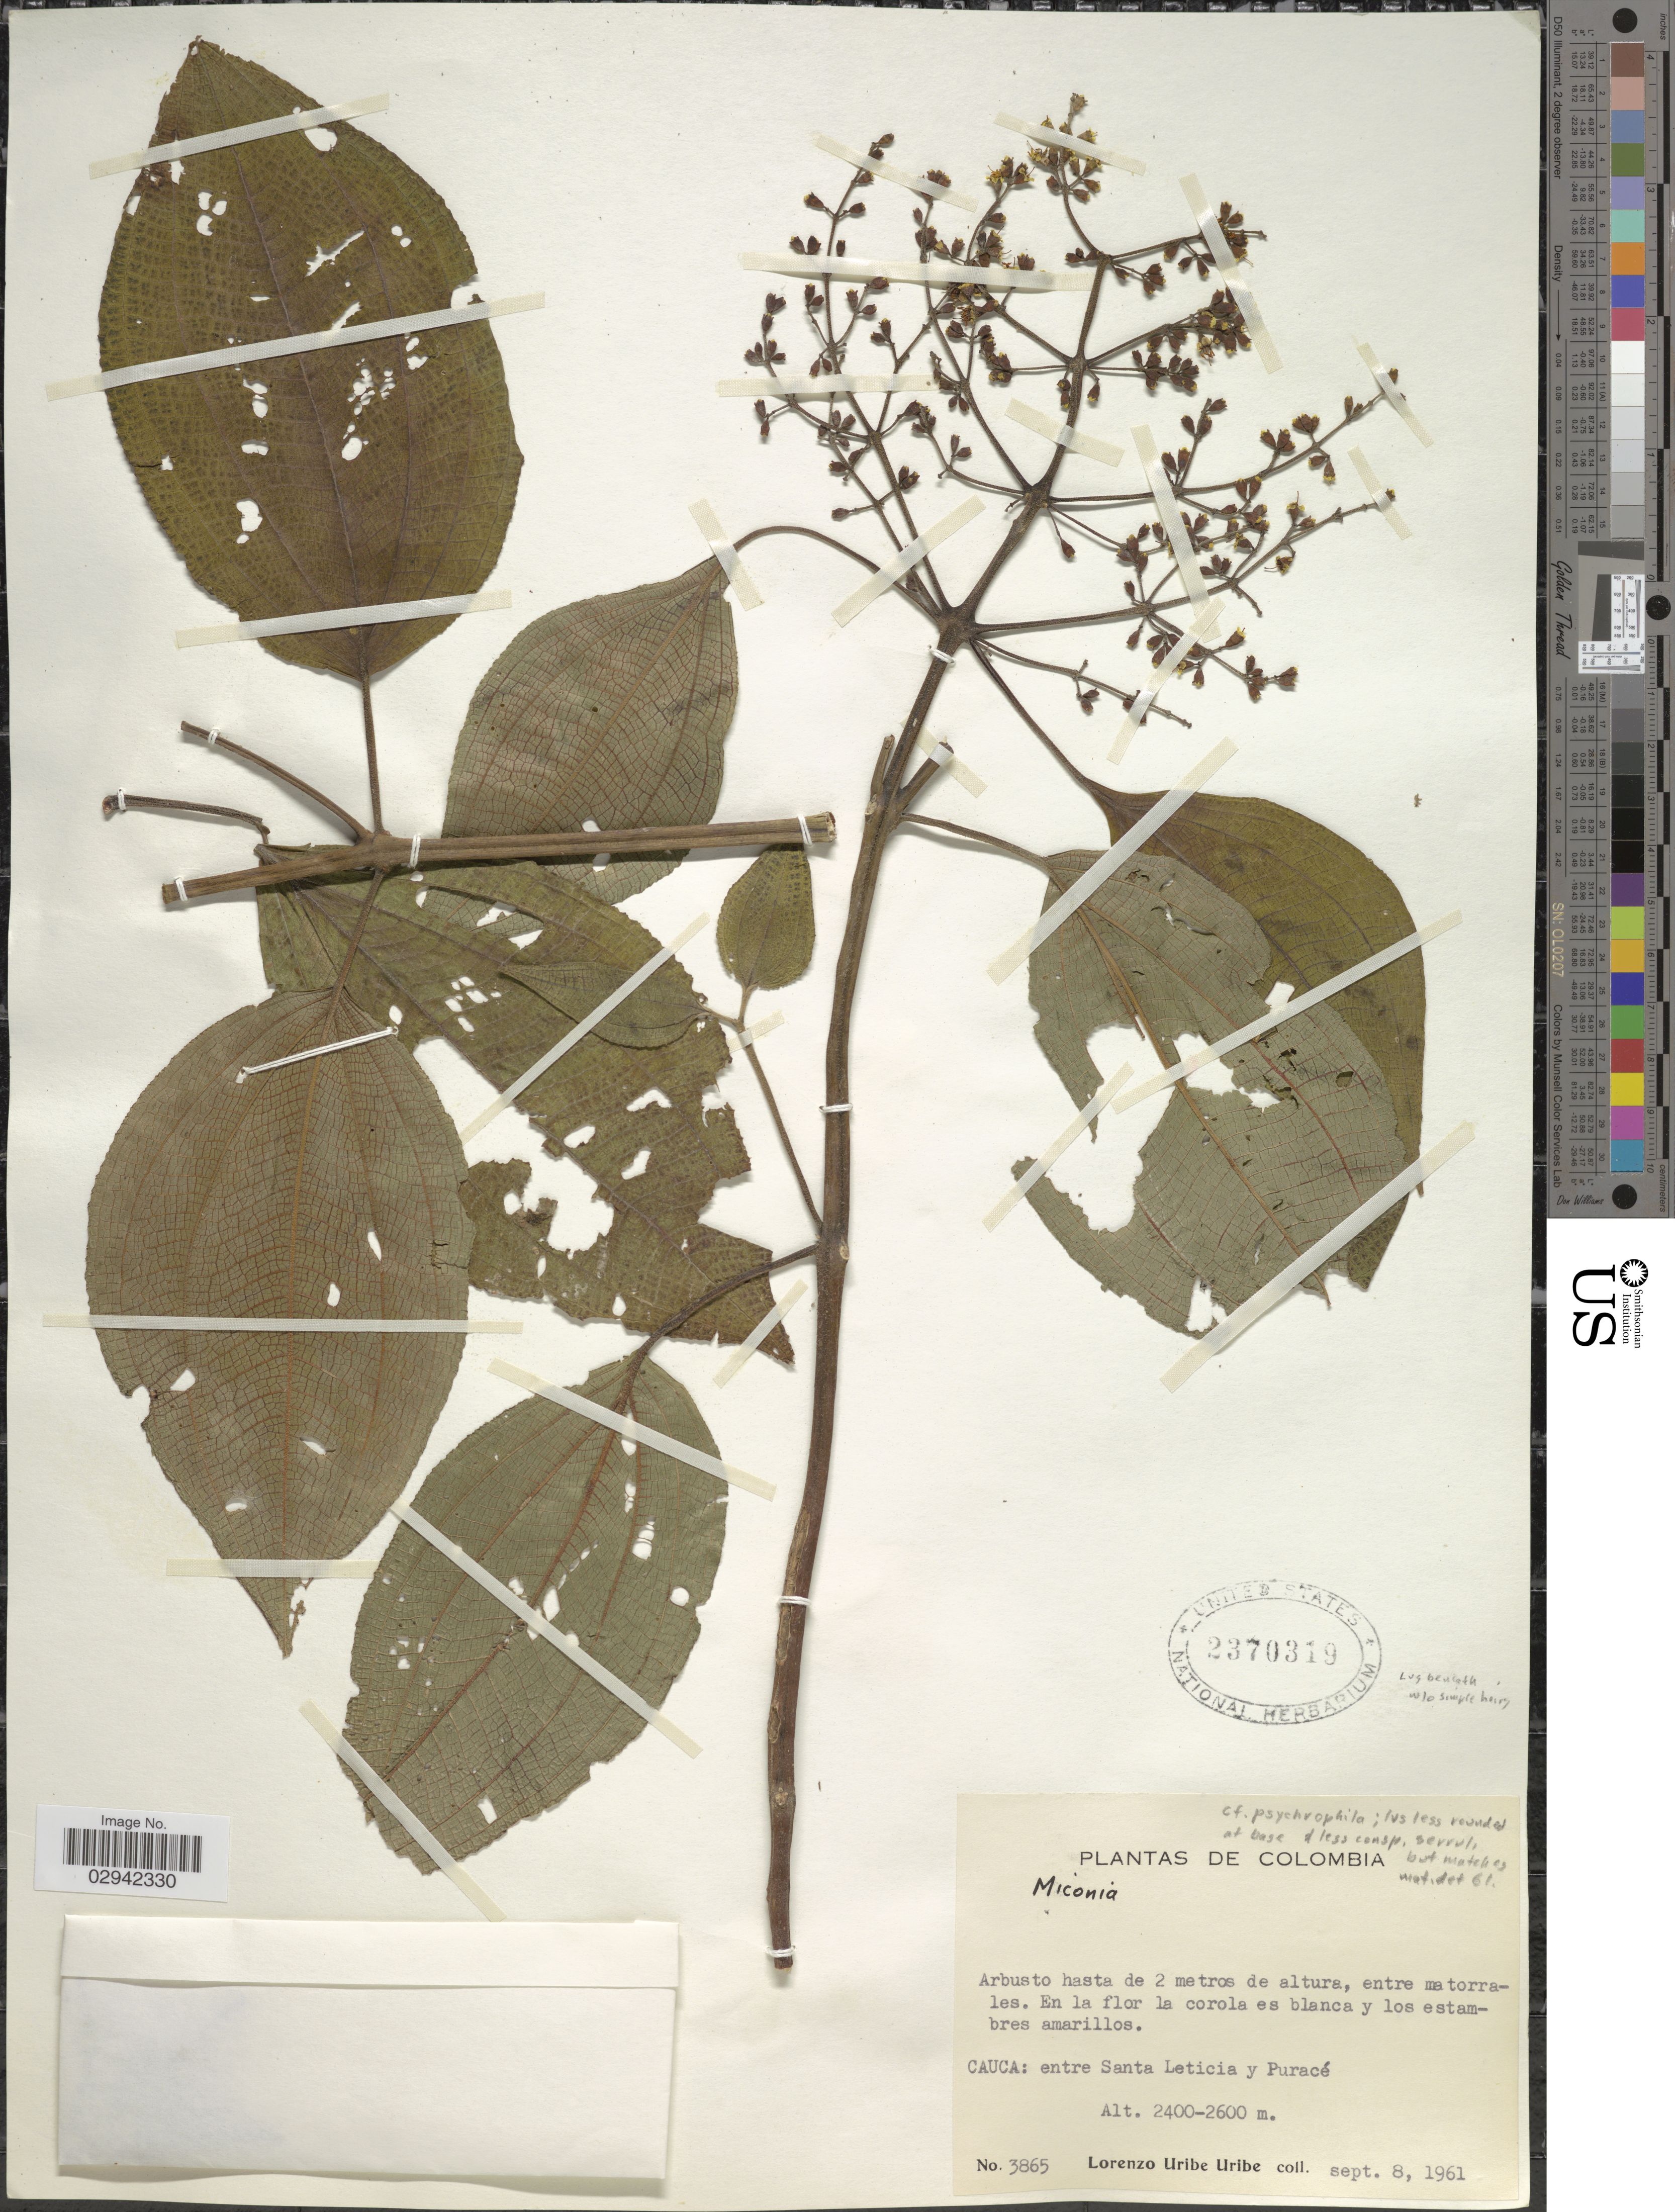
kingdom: Plantae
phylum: Tracheophyta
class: Magnoliopsida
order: Myrtales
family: Melastomataceae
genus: Miconia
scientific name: Miconia psychrophila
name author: Naudin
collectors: L. Uribe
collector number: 3865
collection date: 1961-09-08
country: Colombia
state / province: Cauca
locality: Entre Santa Leticia y Puracé.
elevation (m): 2400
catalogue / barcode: US 2370319